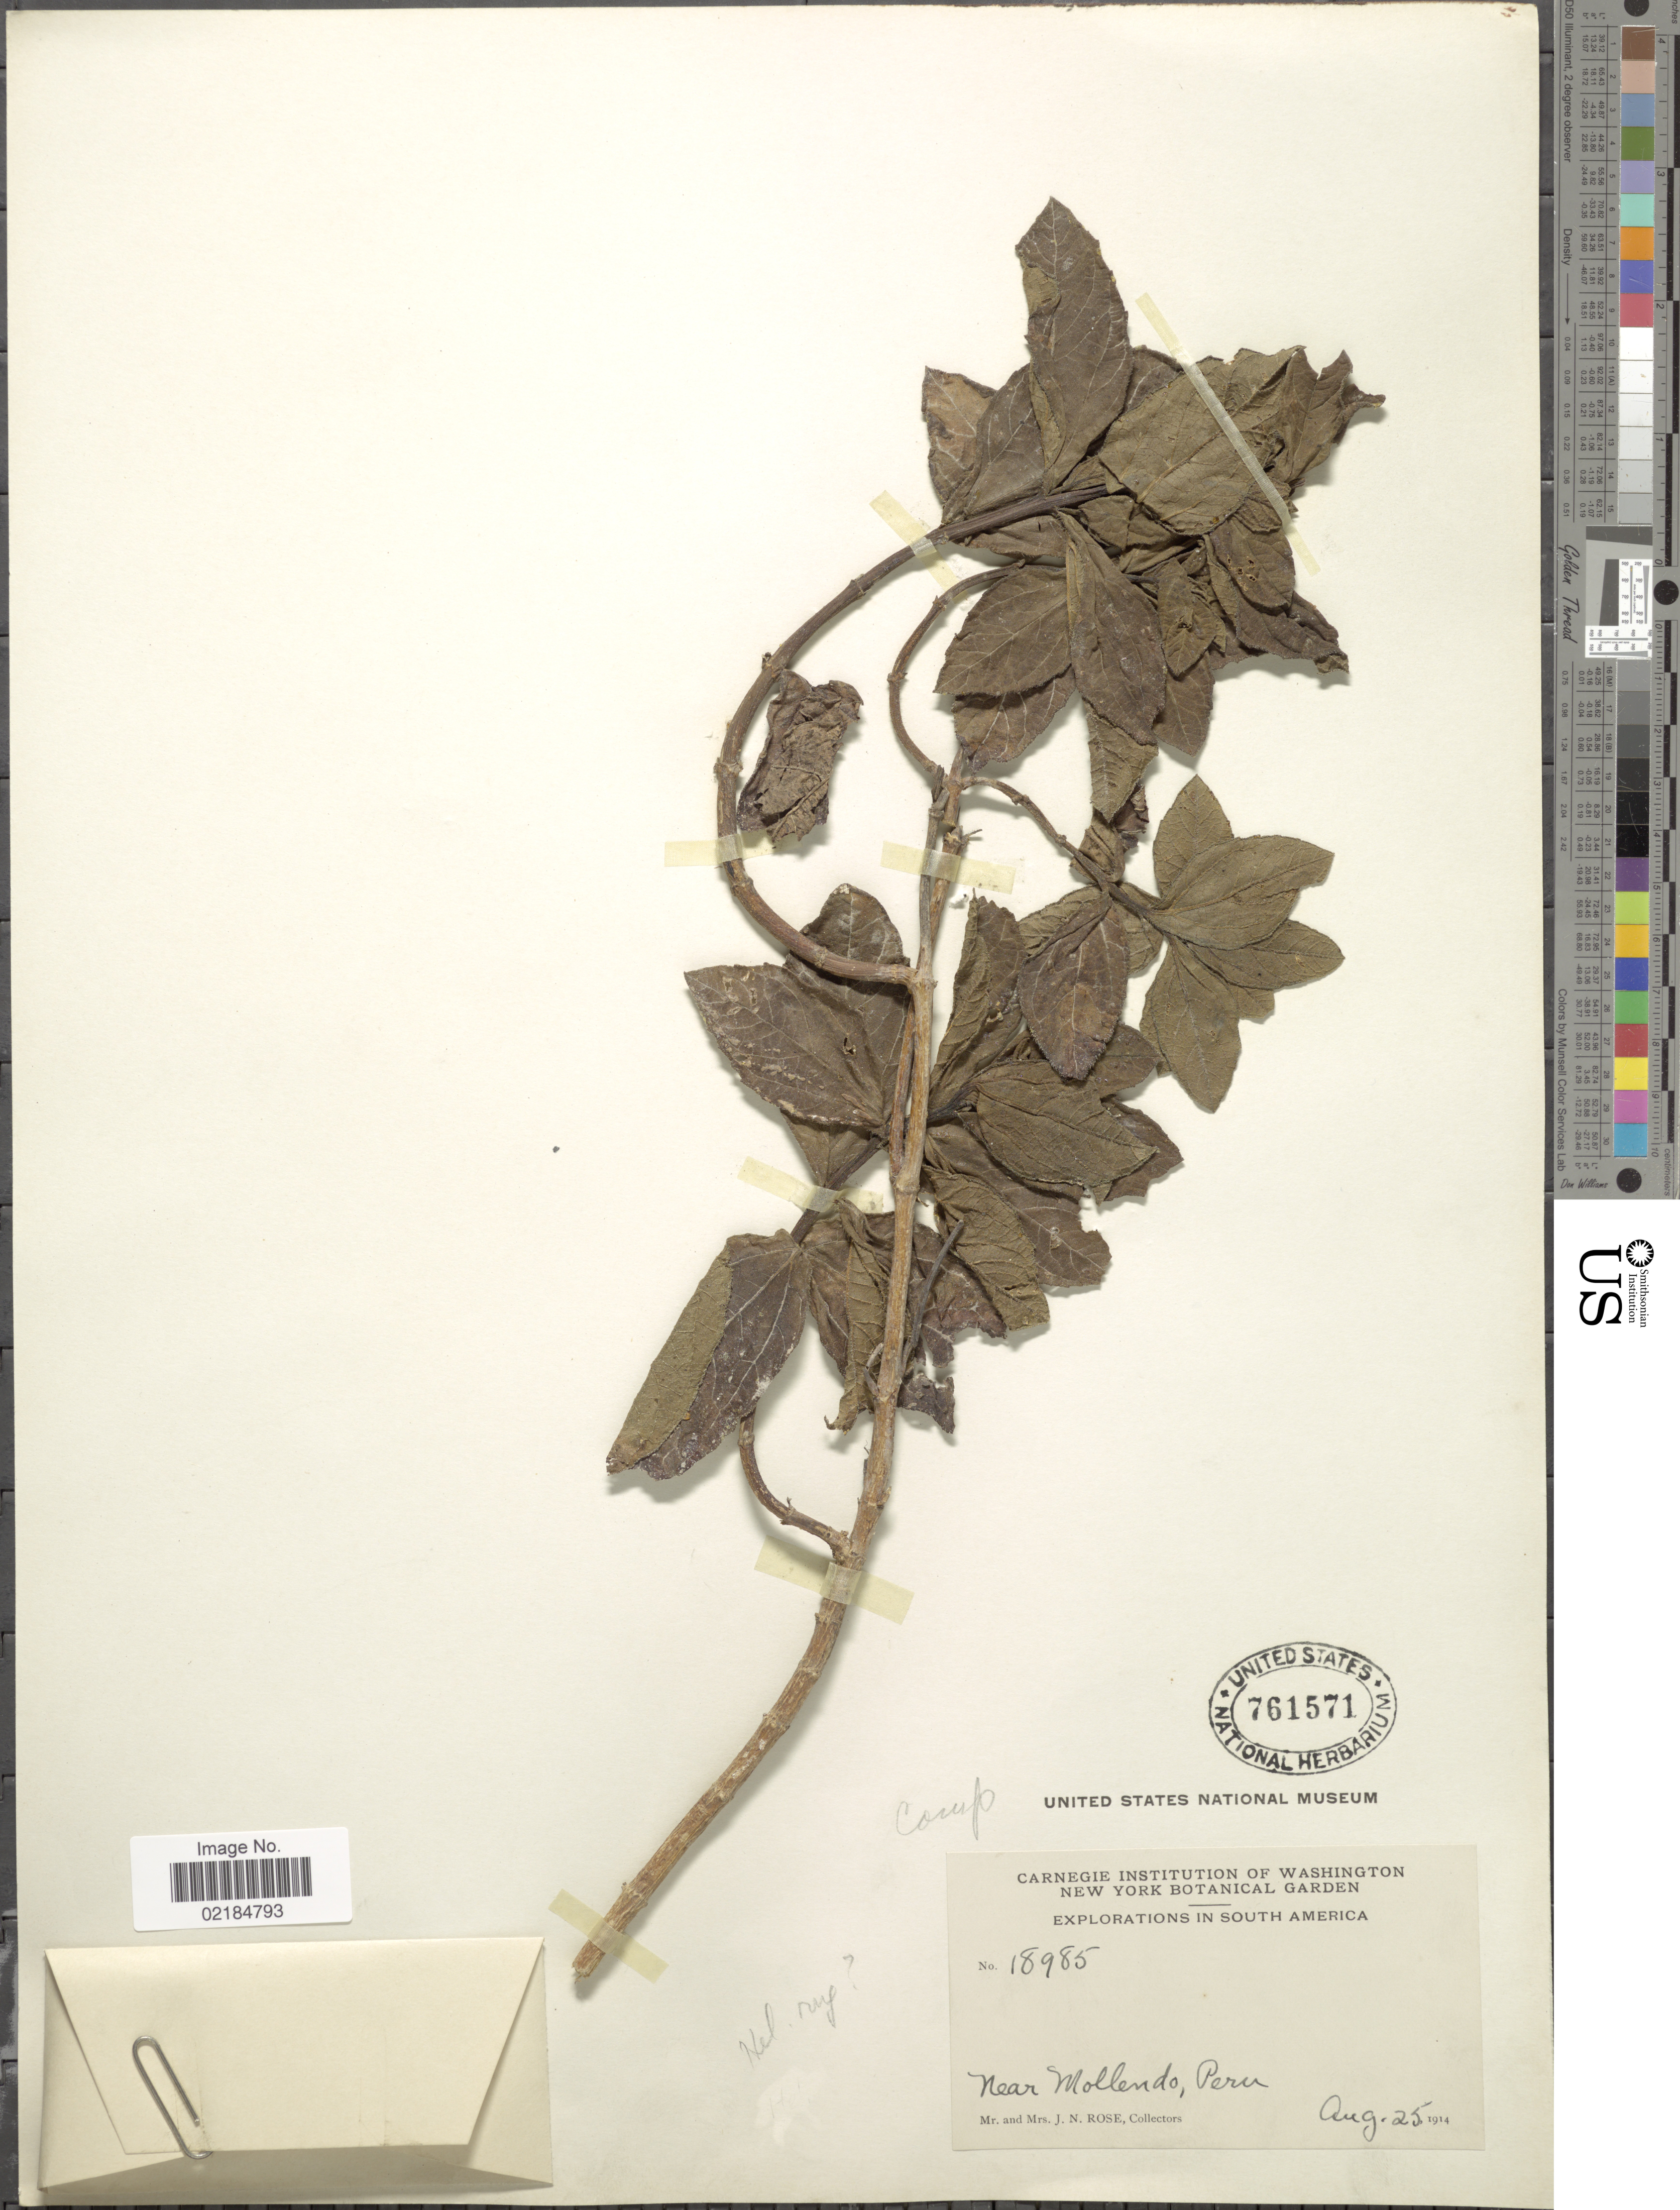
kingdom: Plantae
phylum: Tracheophyta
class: Magnoliopsida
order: Asterales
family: Asteraceae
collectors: J. N. Rose & L. B. Rose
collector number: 18985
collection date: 1914-08-25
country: Peru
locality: Near Mollendo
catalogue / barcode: US 761571